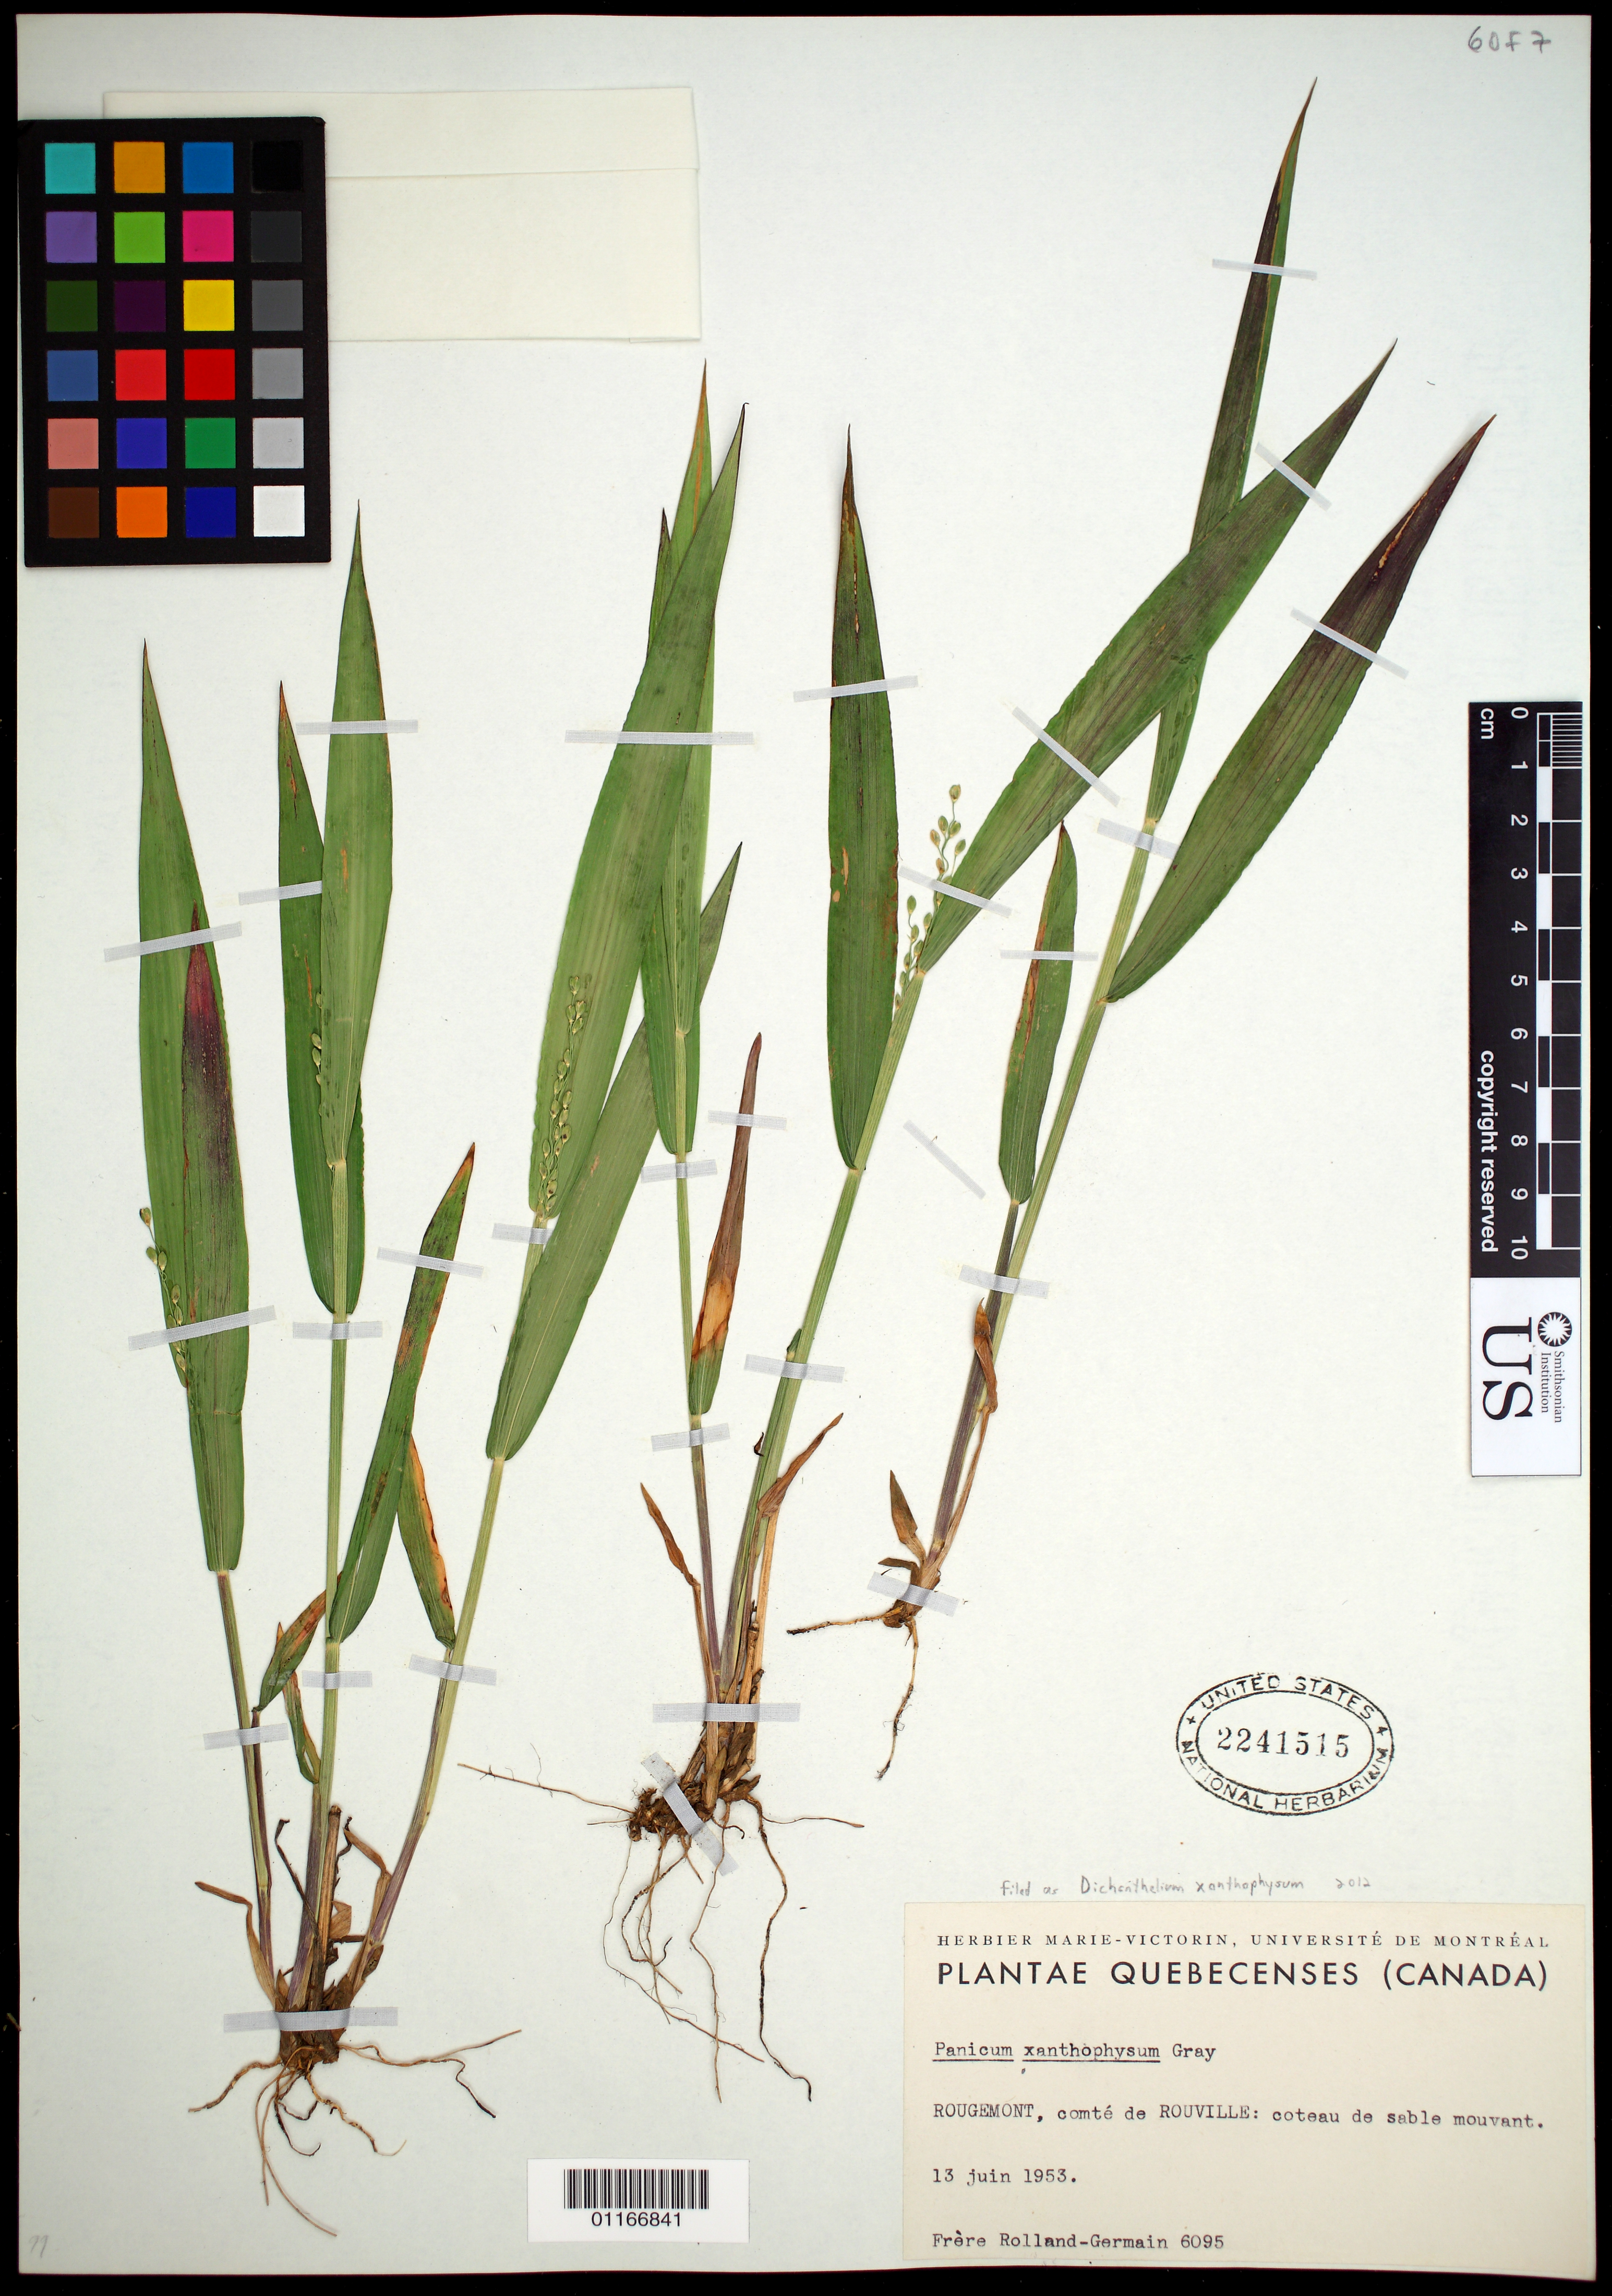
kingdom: Plantae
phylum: Tracheophyta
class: Liliopsida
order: Poales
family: Poaceae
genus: Dichanthelium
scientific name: Dichanthelium xanthophysum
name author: (A. Gray) Freckmann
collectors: Rolland-Germain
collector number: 6095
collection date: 1953-06-13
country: Canada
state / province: Quebec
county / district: Rouville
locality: Rougemont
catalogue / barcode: US 2241515